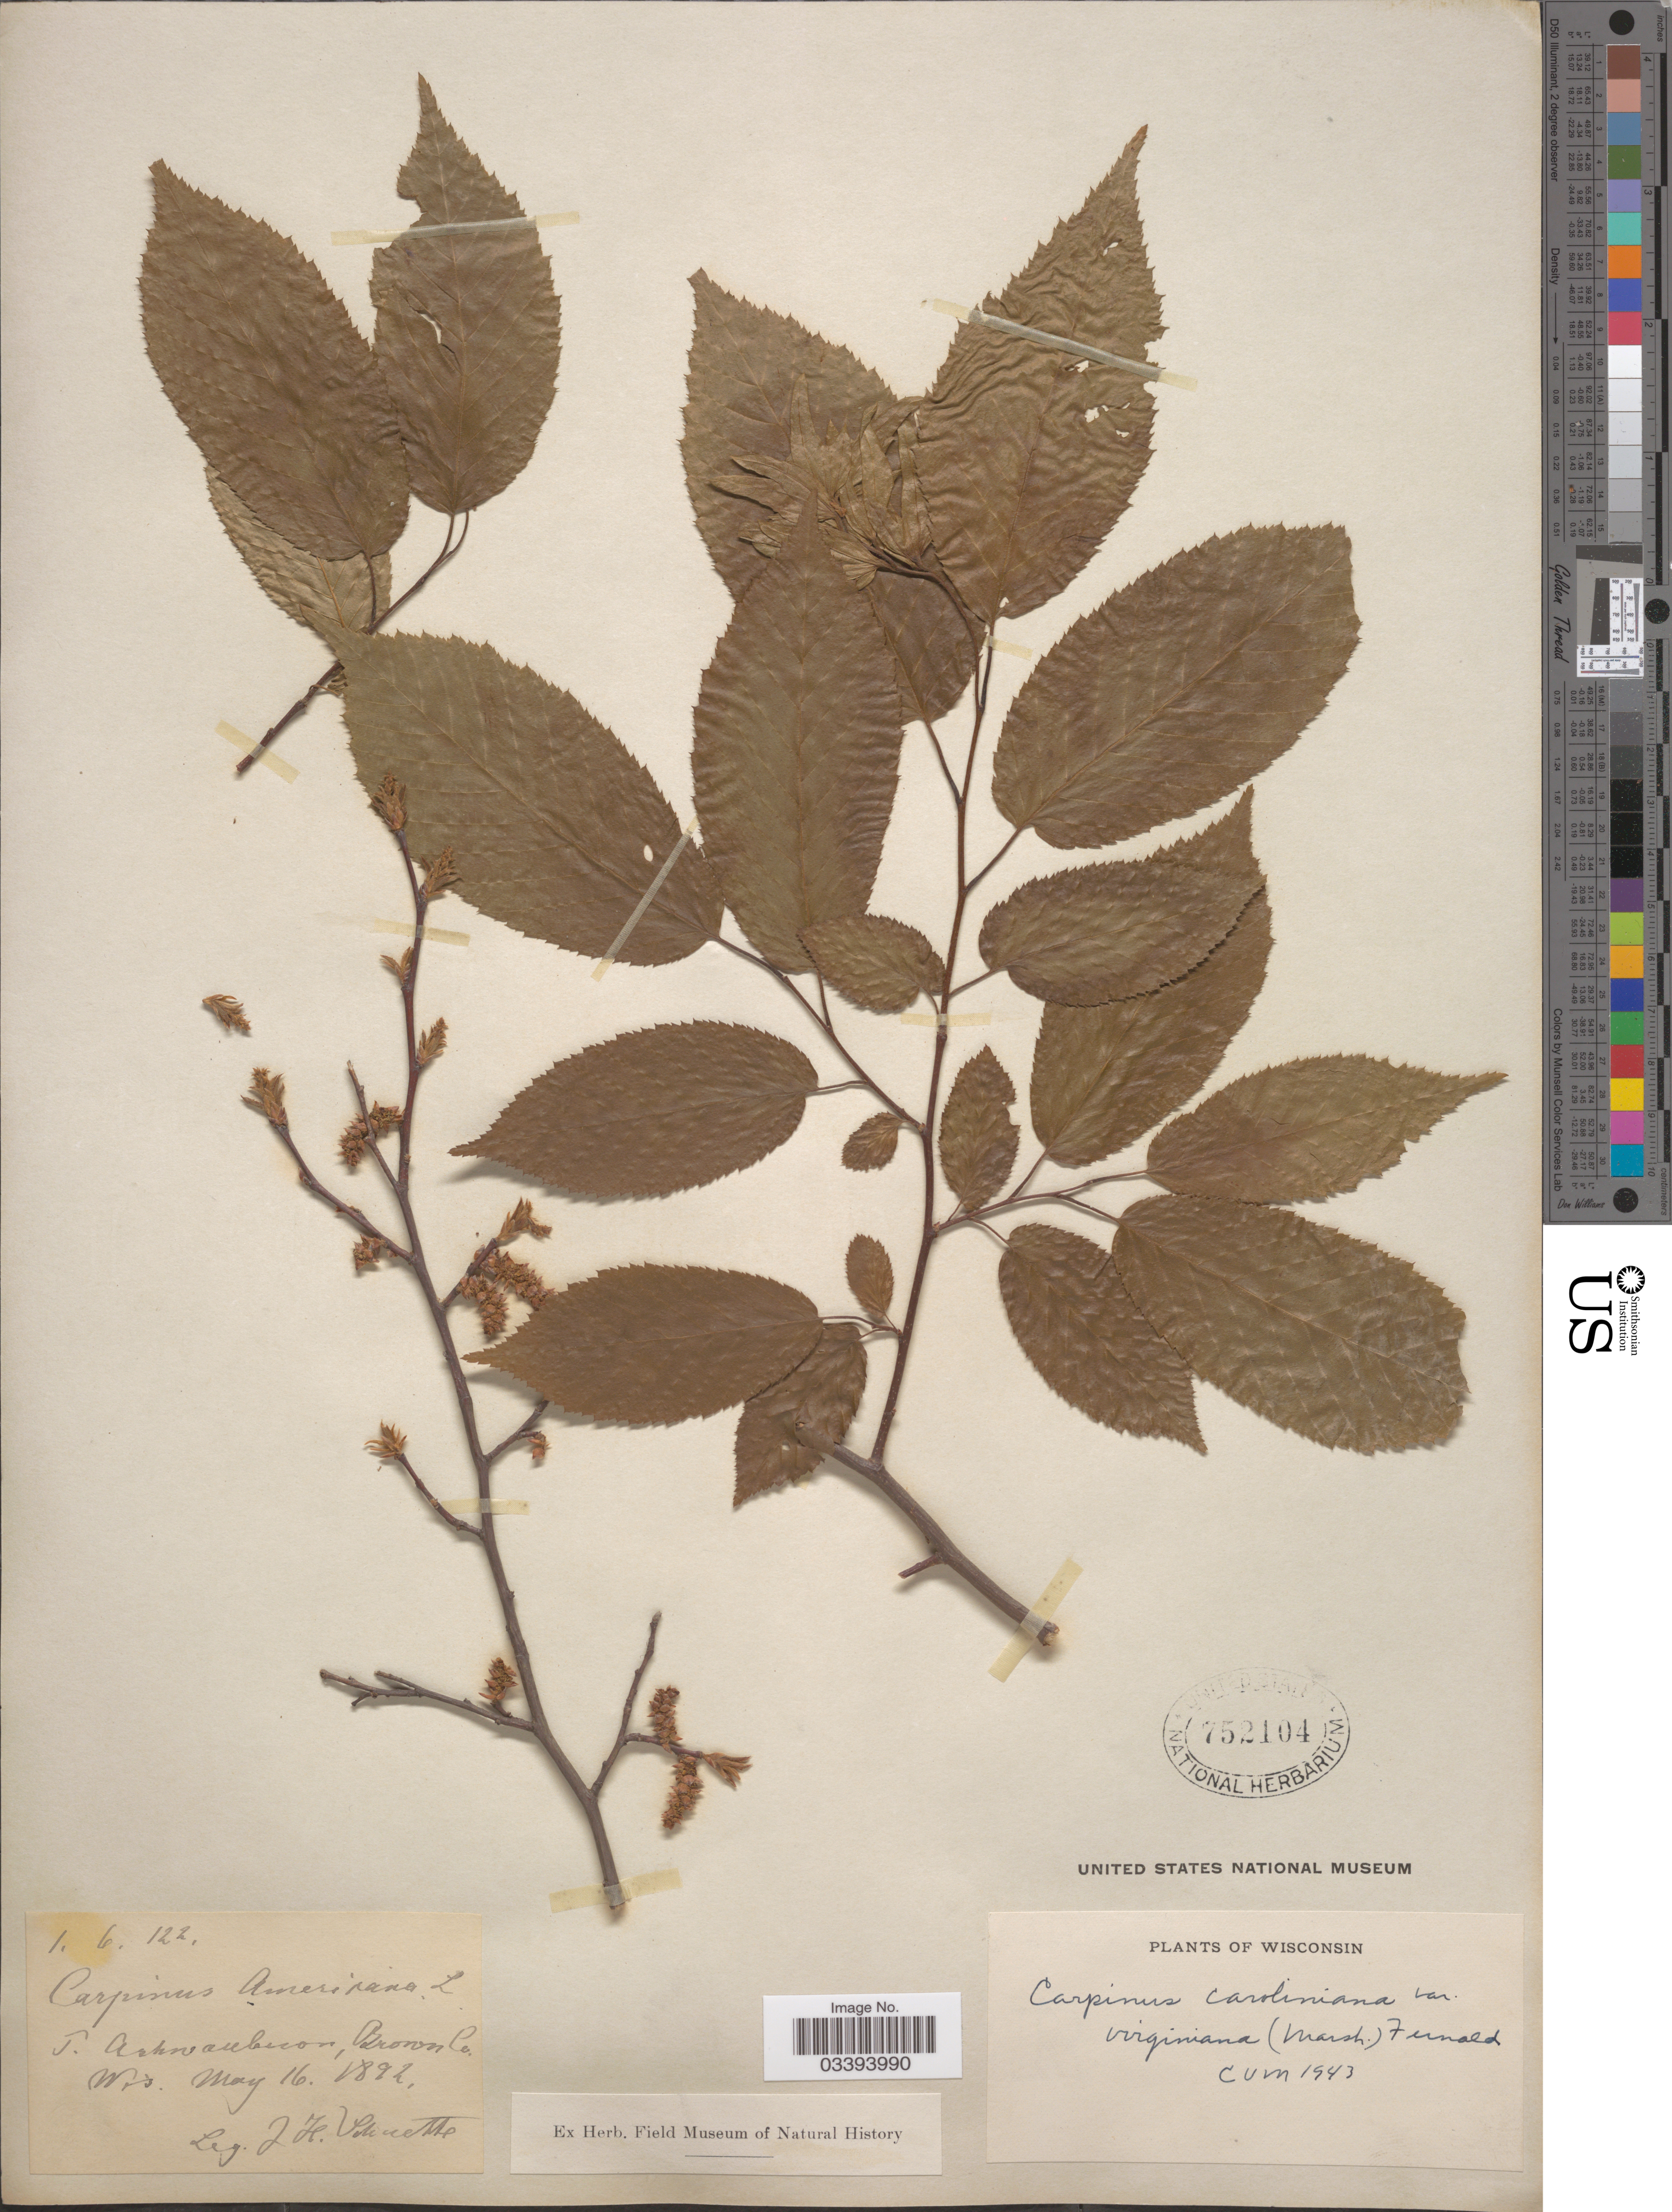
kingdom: Plantae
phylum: Tracheophyta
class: Magnoliopsida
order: Fagales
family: Betulaceae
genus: Carpinus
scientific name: Carpinus caroliniana subsp. virginiana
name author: (Marshall) Furlow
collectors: J. H. Schuette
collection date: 1892-05-16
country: United States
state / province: Wisconsin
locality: T. Ashwaubenon, Brown Co.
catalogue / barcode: US 752104